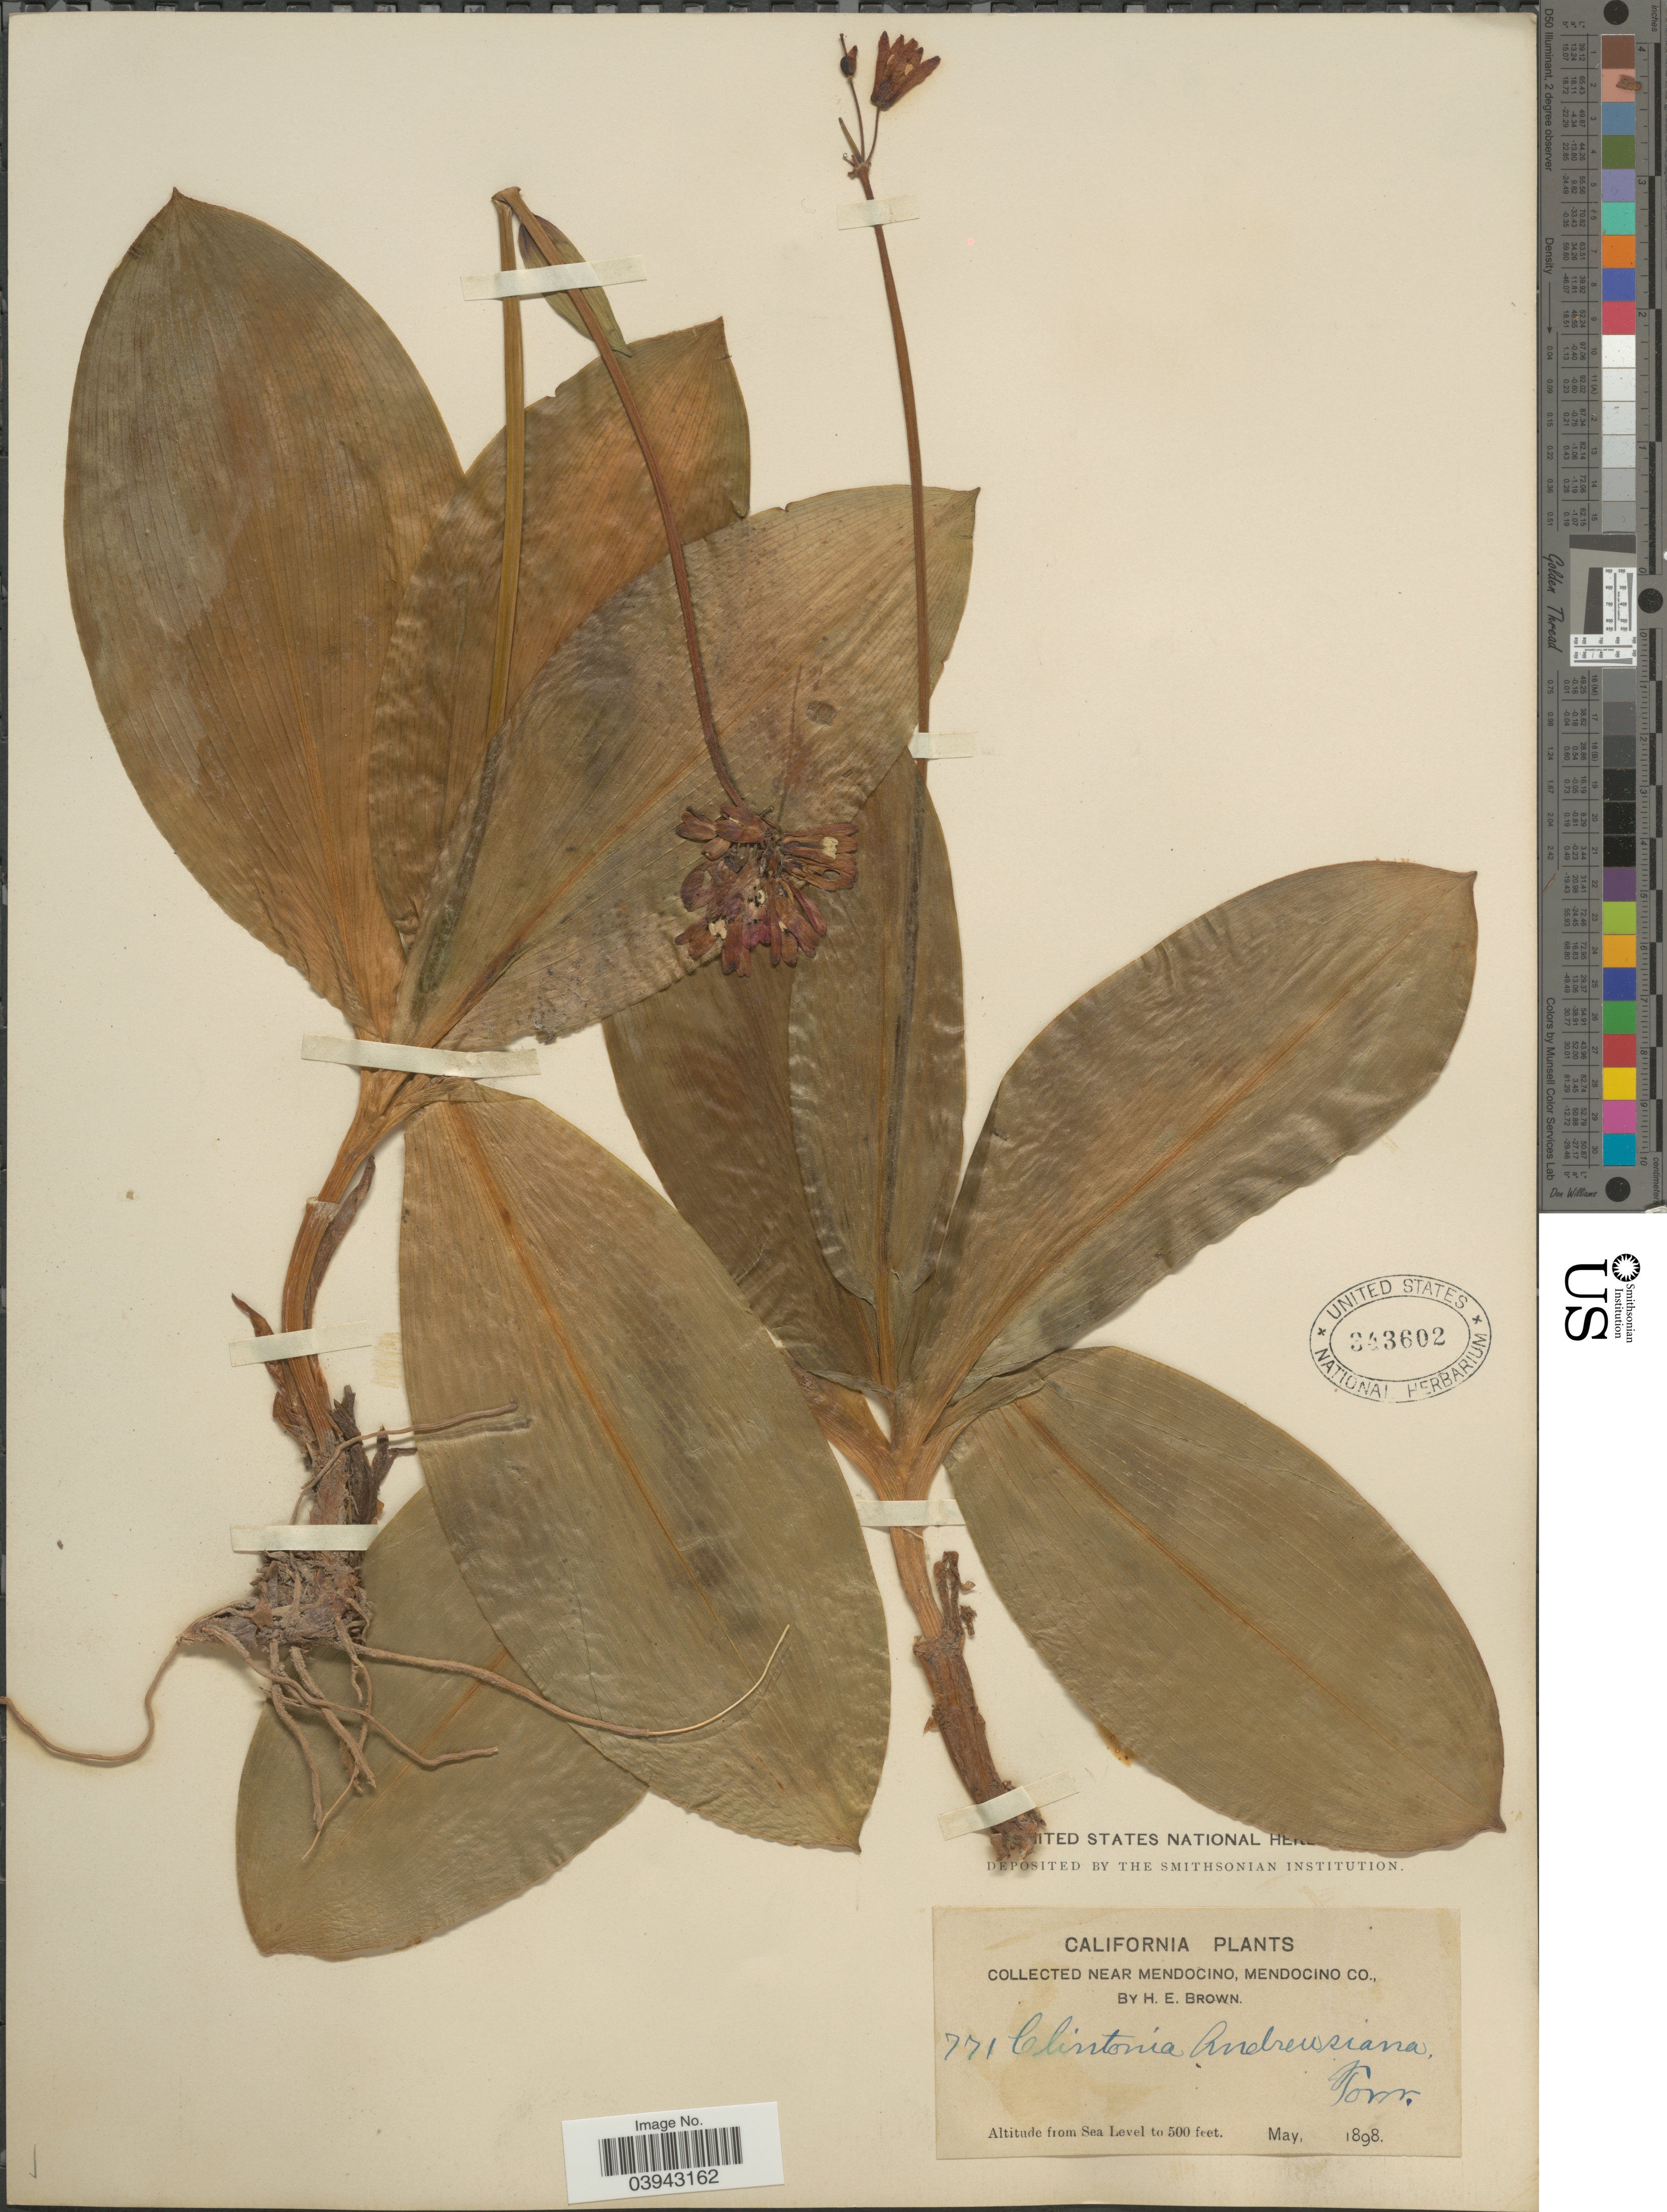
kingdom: Plantae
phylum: Tracheophyta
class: Liliopsida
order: Liliales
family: Liliaceae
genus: Clintonia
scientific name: Clintonia andrewsiana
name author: Torr.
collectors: H. E. Brown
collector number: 771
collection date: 1898-05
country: United States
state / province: California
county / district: Mendocino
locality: Near Mendocino, Mendocino Co.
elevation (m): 0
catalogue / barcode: US 343602